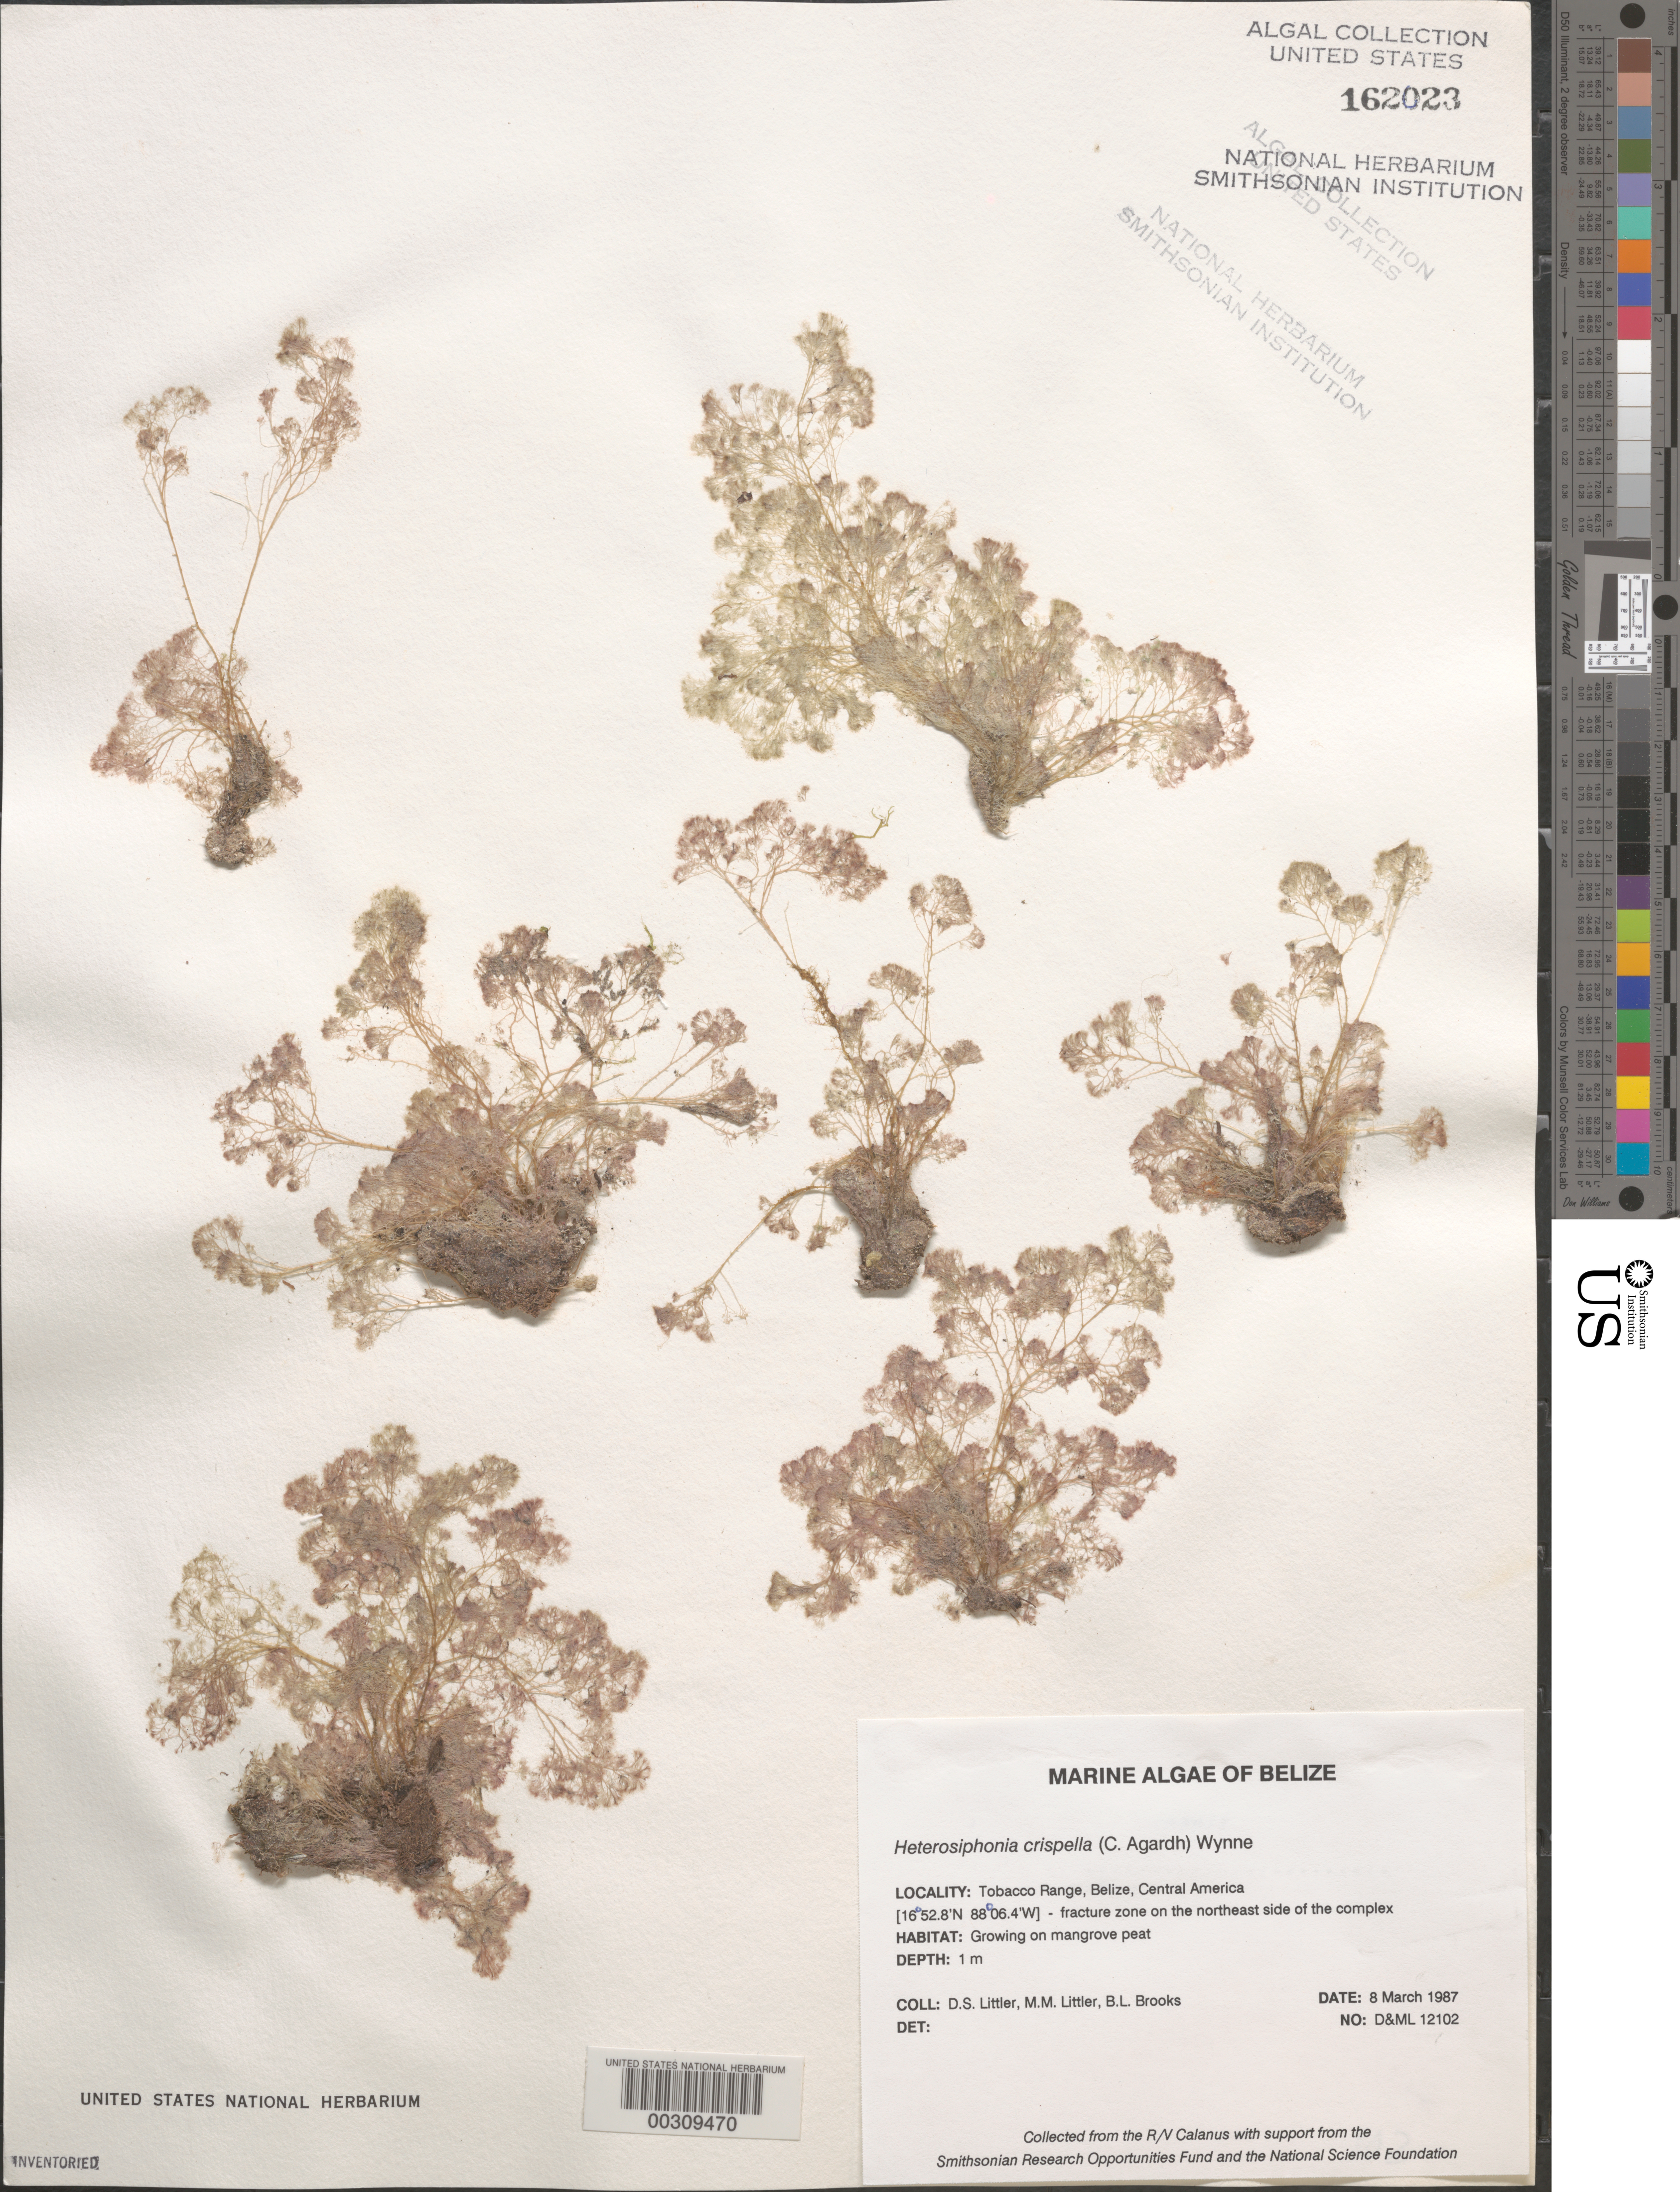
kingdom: Plantae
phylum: Rhodophyta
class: Florideophyceae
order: Ceramiales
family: Dasyaceae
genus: Heterosiphonia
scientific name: Heterosiphonia crispella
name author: (C. Agardh) M.J. Wynne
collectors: D. S. Littler, M. M. Littler & B. Brooks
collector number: D&ML 12102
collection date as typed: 08 Mar 1987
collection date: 1987-03-08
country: Belize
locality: Tobacco Range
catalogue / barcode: US 162023